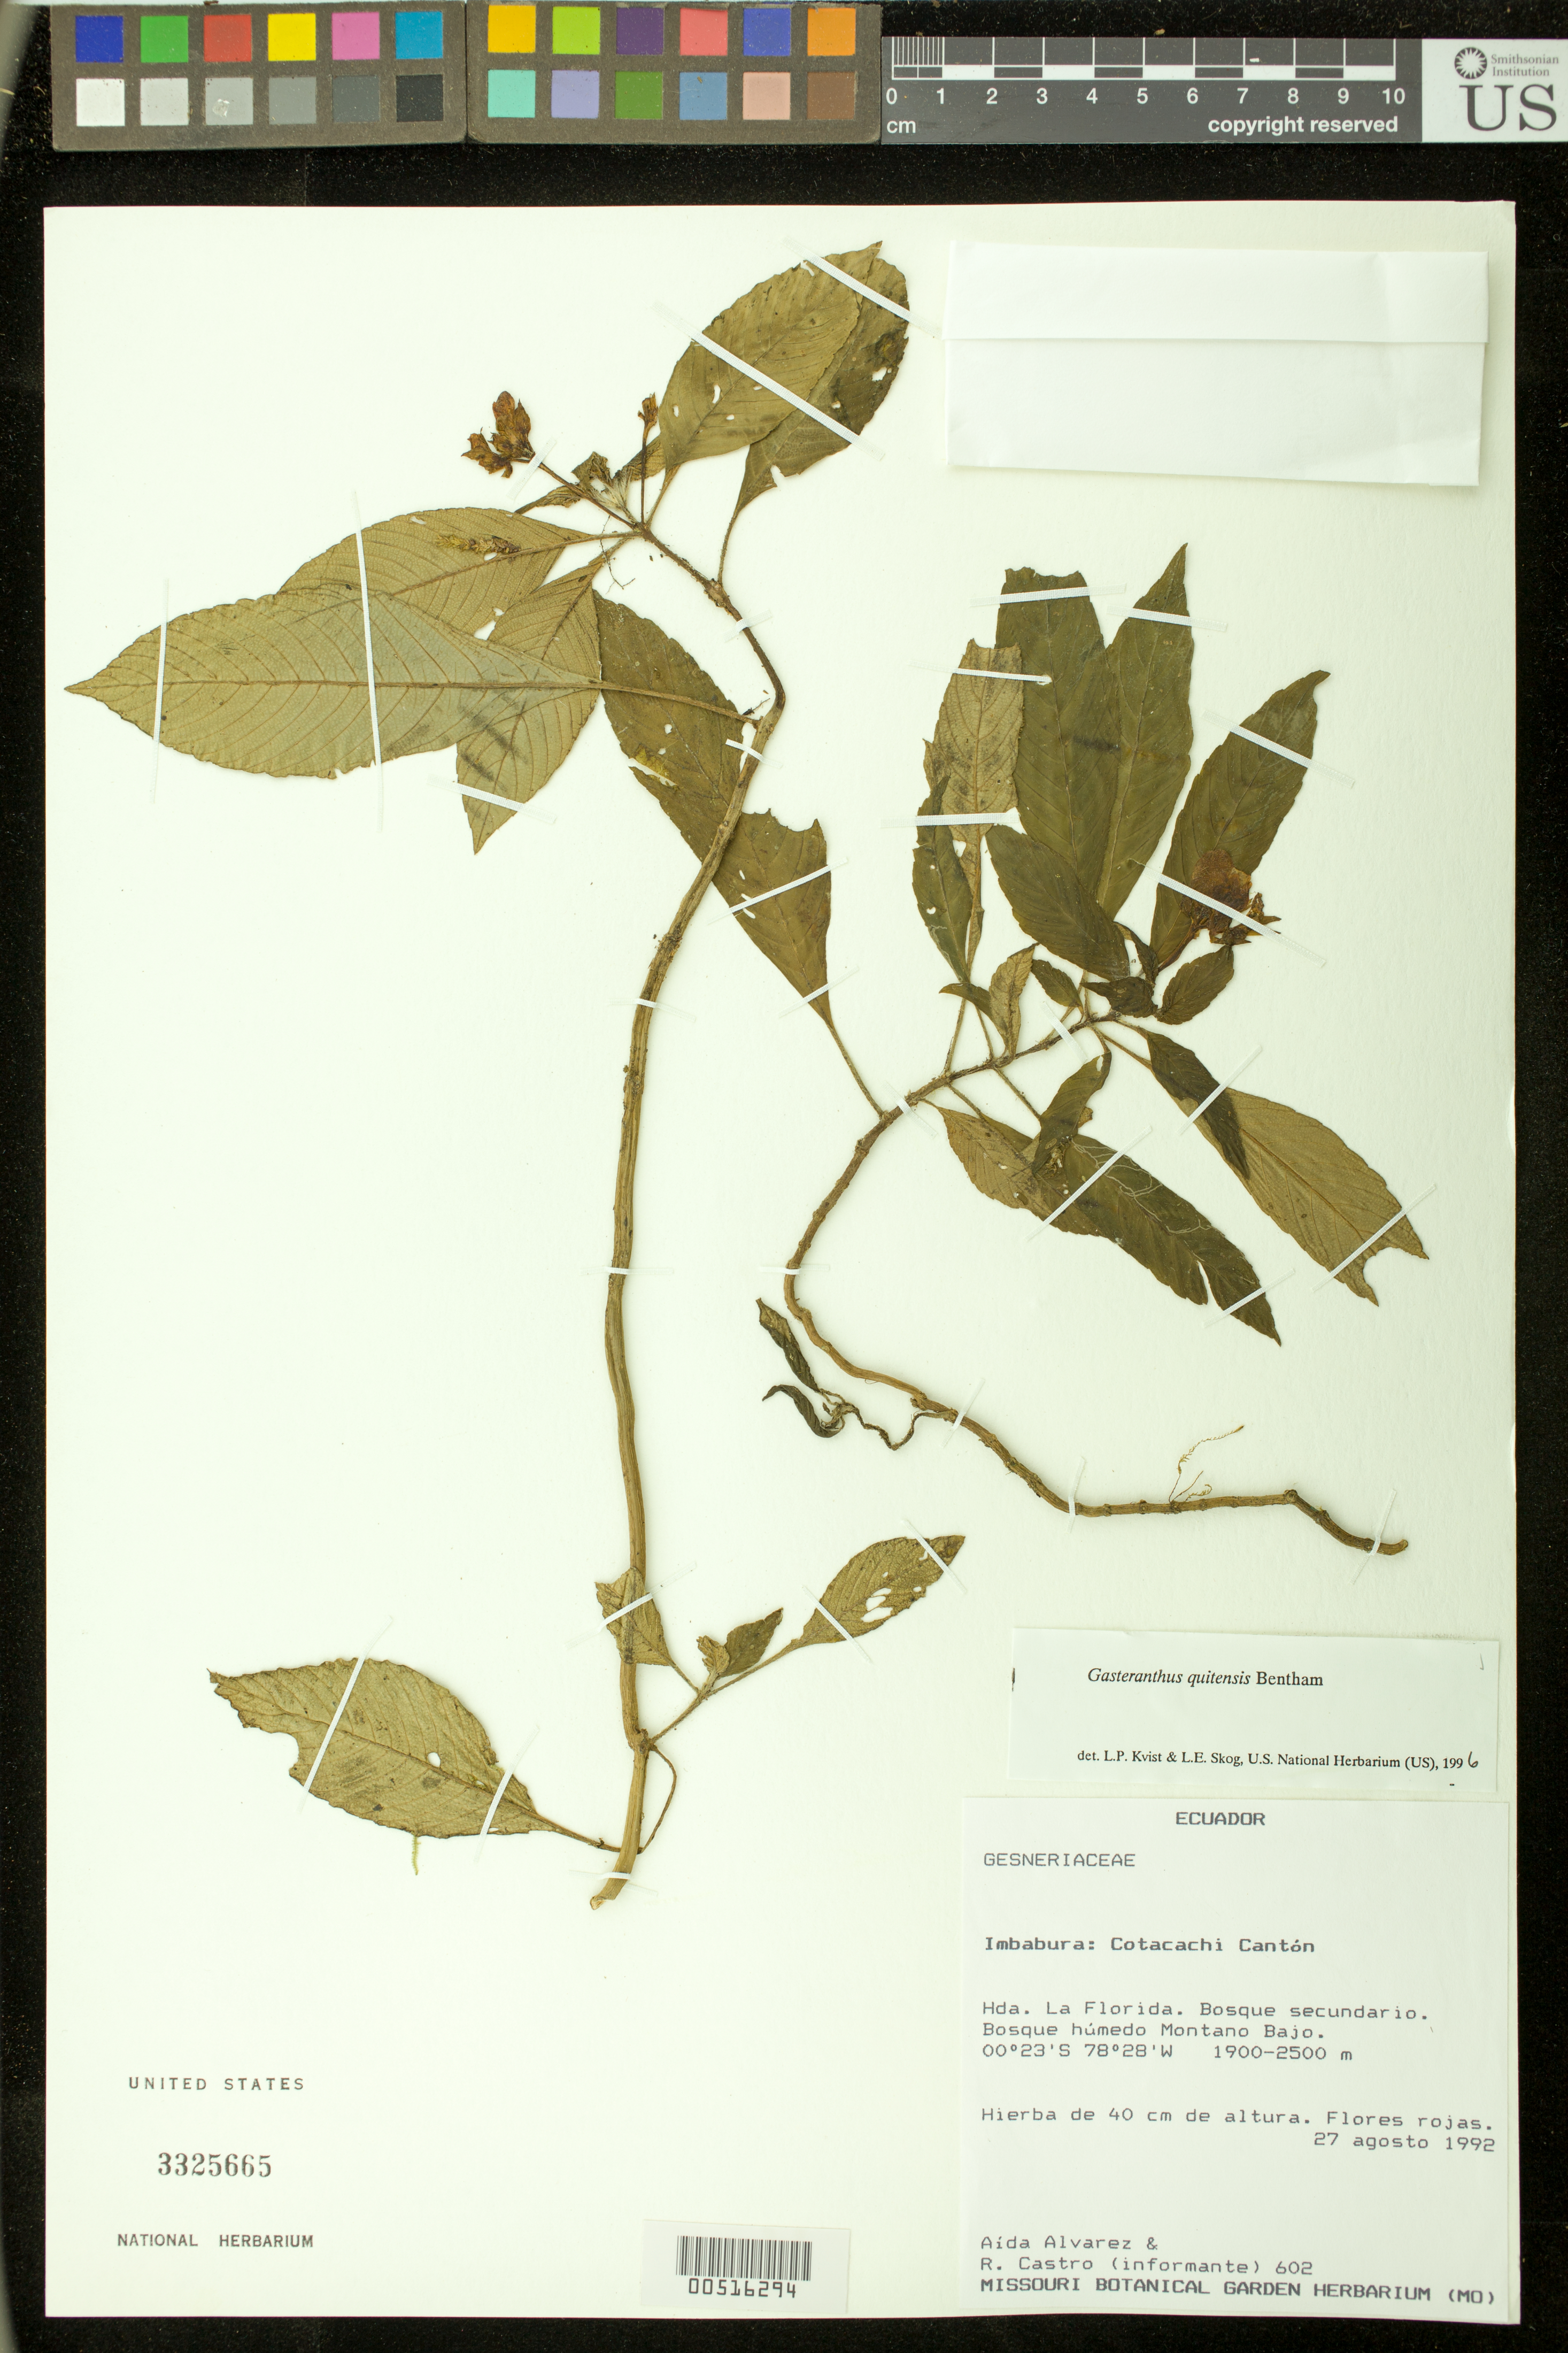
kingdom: Plantae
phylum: Tracheophyta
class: Magnoliopsida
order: Lamiales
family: Gesneriaceae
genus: Gasteranthus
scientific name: Gasteranthus quitensis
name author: Benth.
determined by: Skog, Laurence E.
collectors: A. Alvarez & R. Castro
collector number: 602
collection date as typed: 27 Aug 1992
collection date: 1992-08-27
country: Ecuador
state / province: Imbabura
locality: Cotacachi Cantón, Hda. La Florida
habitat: Bosque secundario; bosque húmedo montano bajo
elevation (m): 1900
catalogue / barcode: US 3325665